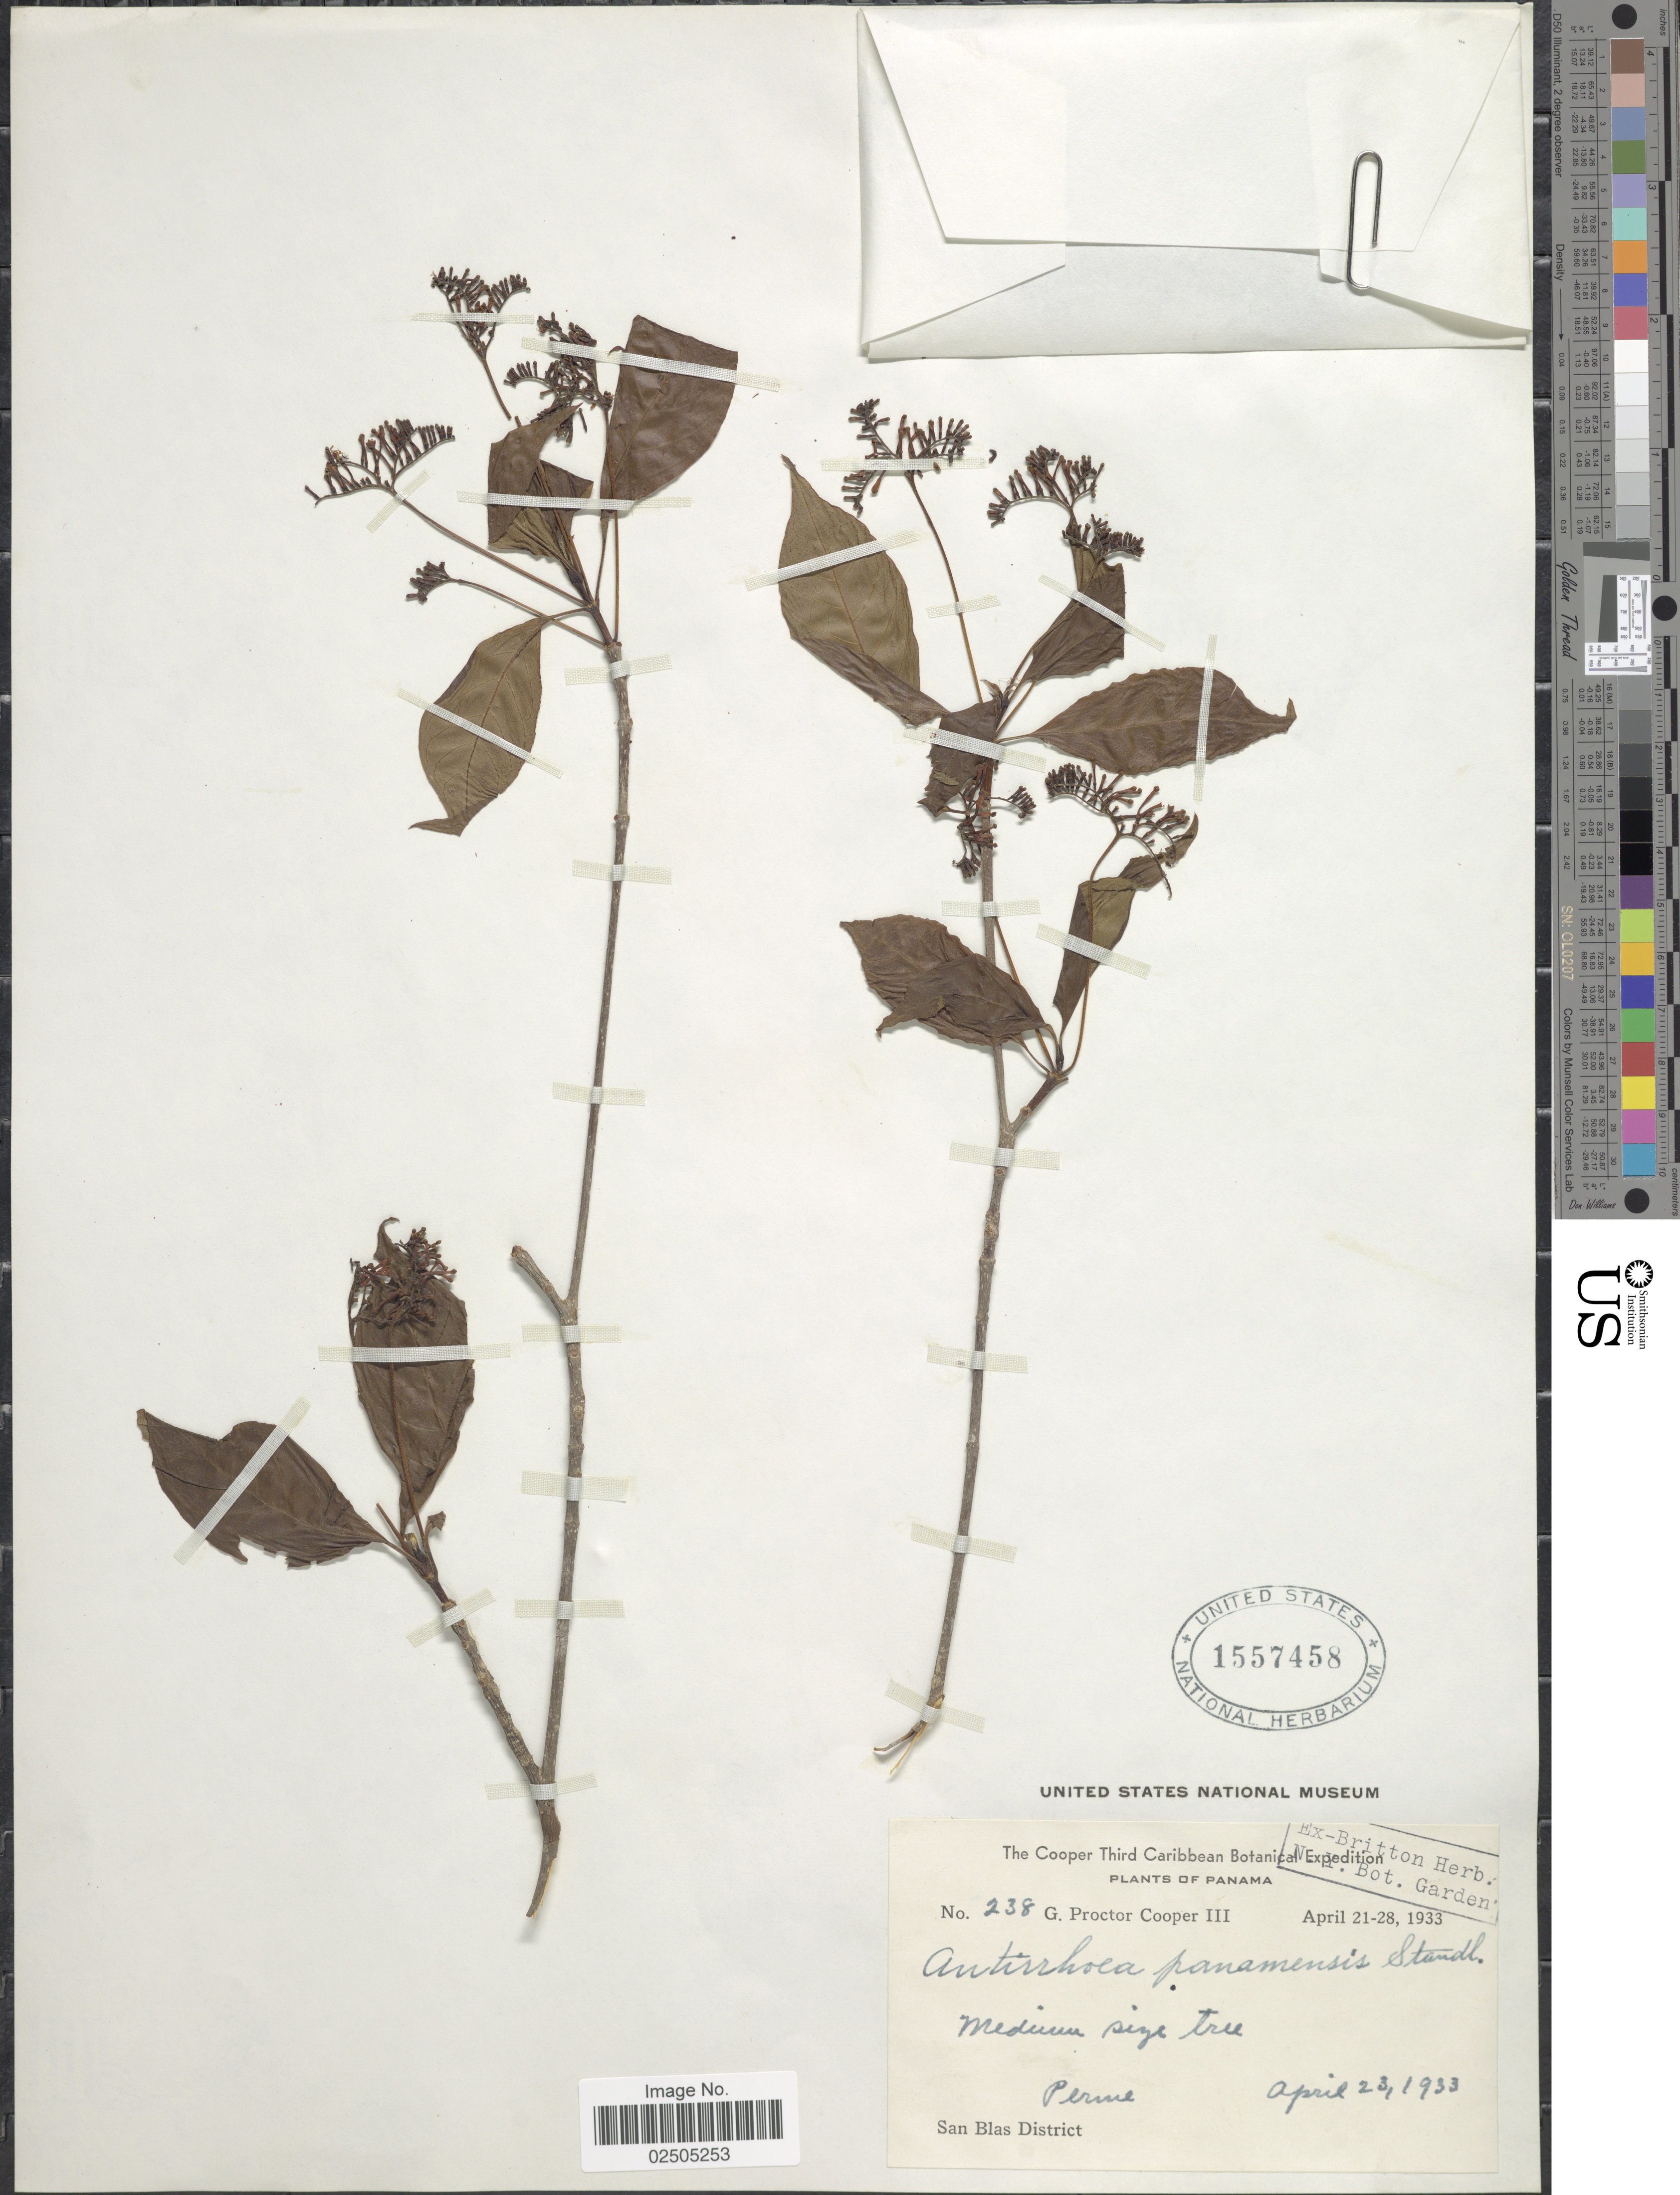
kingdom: Plantae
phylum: Tracheophyta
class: Magnoliopsida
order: Gentianales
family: Rubiaceae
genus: Antirrhoea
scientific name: Antirrhoea panamensis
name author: Standl.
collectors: G. Cooper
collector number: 238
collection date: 1933-04-21/1933-04-28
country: Panama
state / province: Kuna Yala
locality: Perme, San Blas District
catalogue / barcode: US 1557458